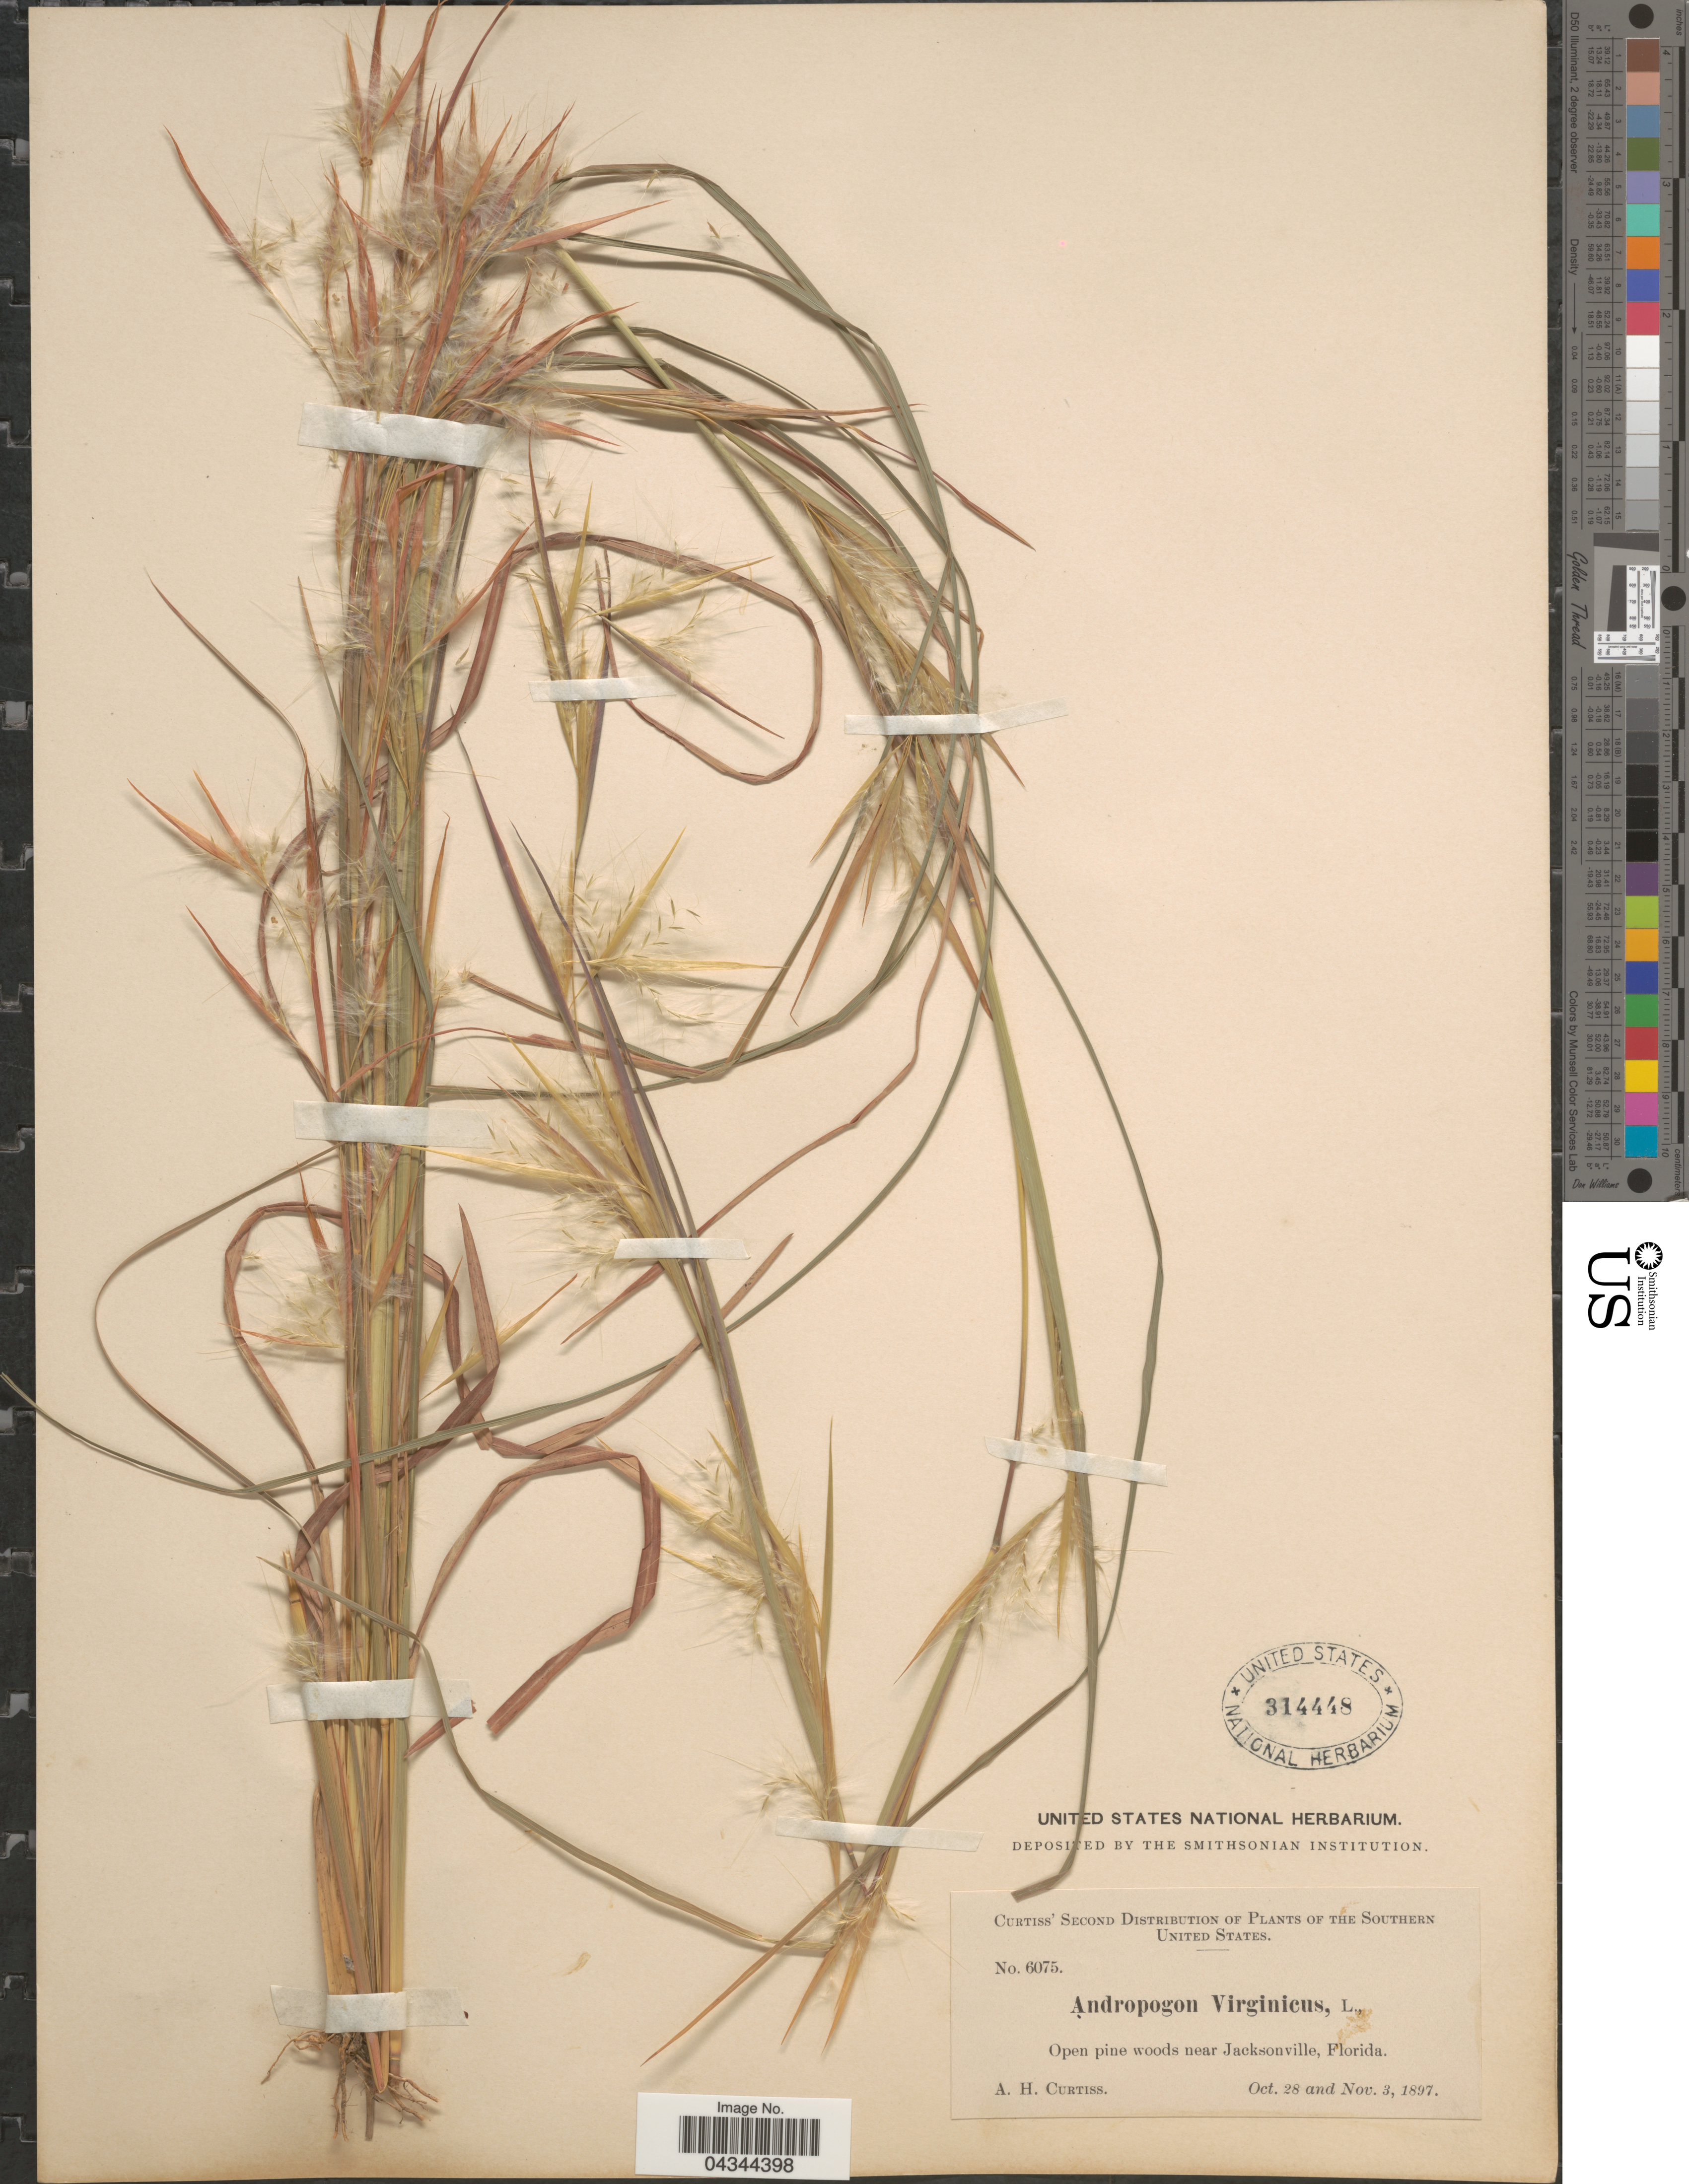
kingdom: Plantae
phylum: Tracheophyta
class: Liliopsida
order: Poales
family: Poaceae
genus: Andropogon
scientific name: Andropogon virginicus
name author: L.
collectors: A. H. Curtiss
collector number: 6075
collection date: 1897-10-28/1897-11-03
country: United States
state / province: Florida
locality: The Southern United States. Open pine woods near Jacksonville.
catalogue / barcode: US 314448